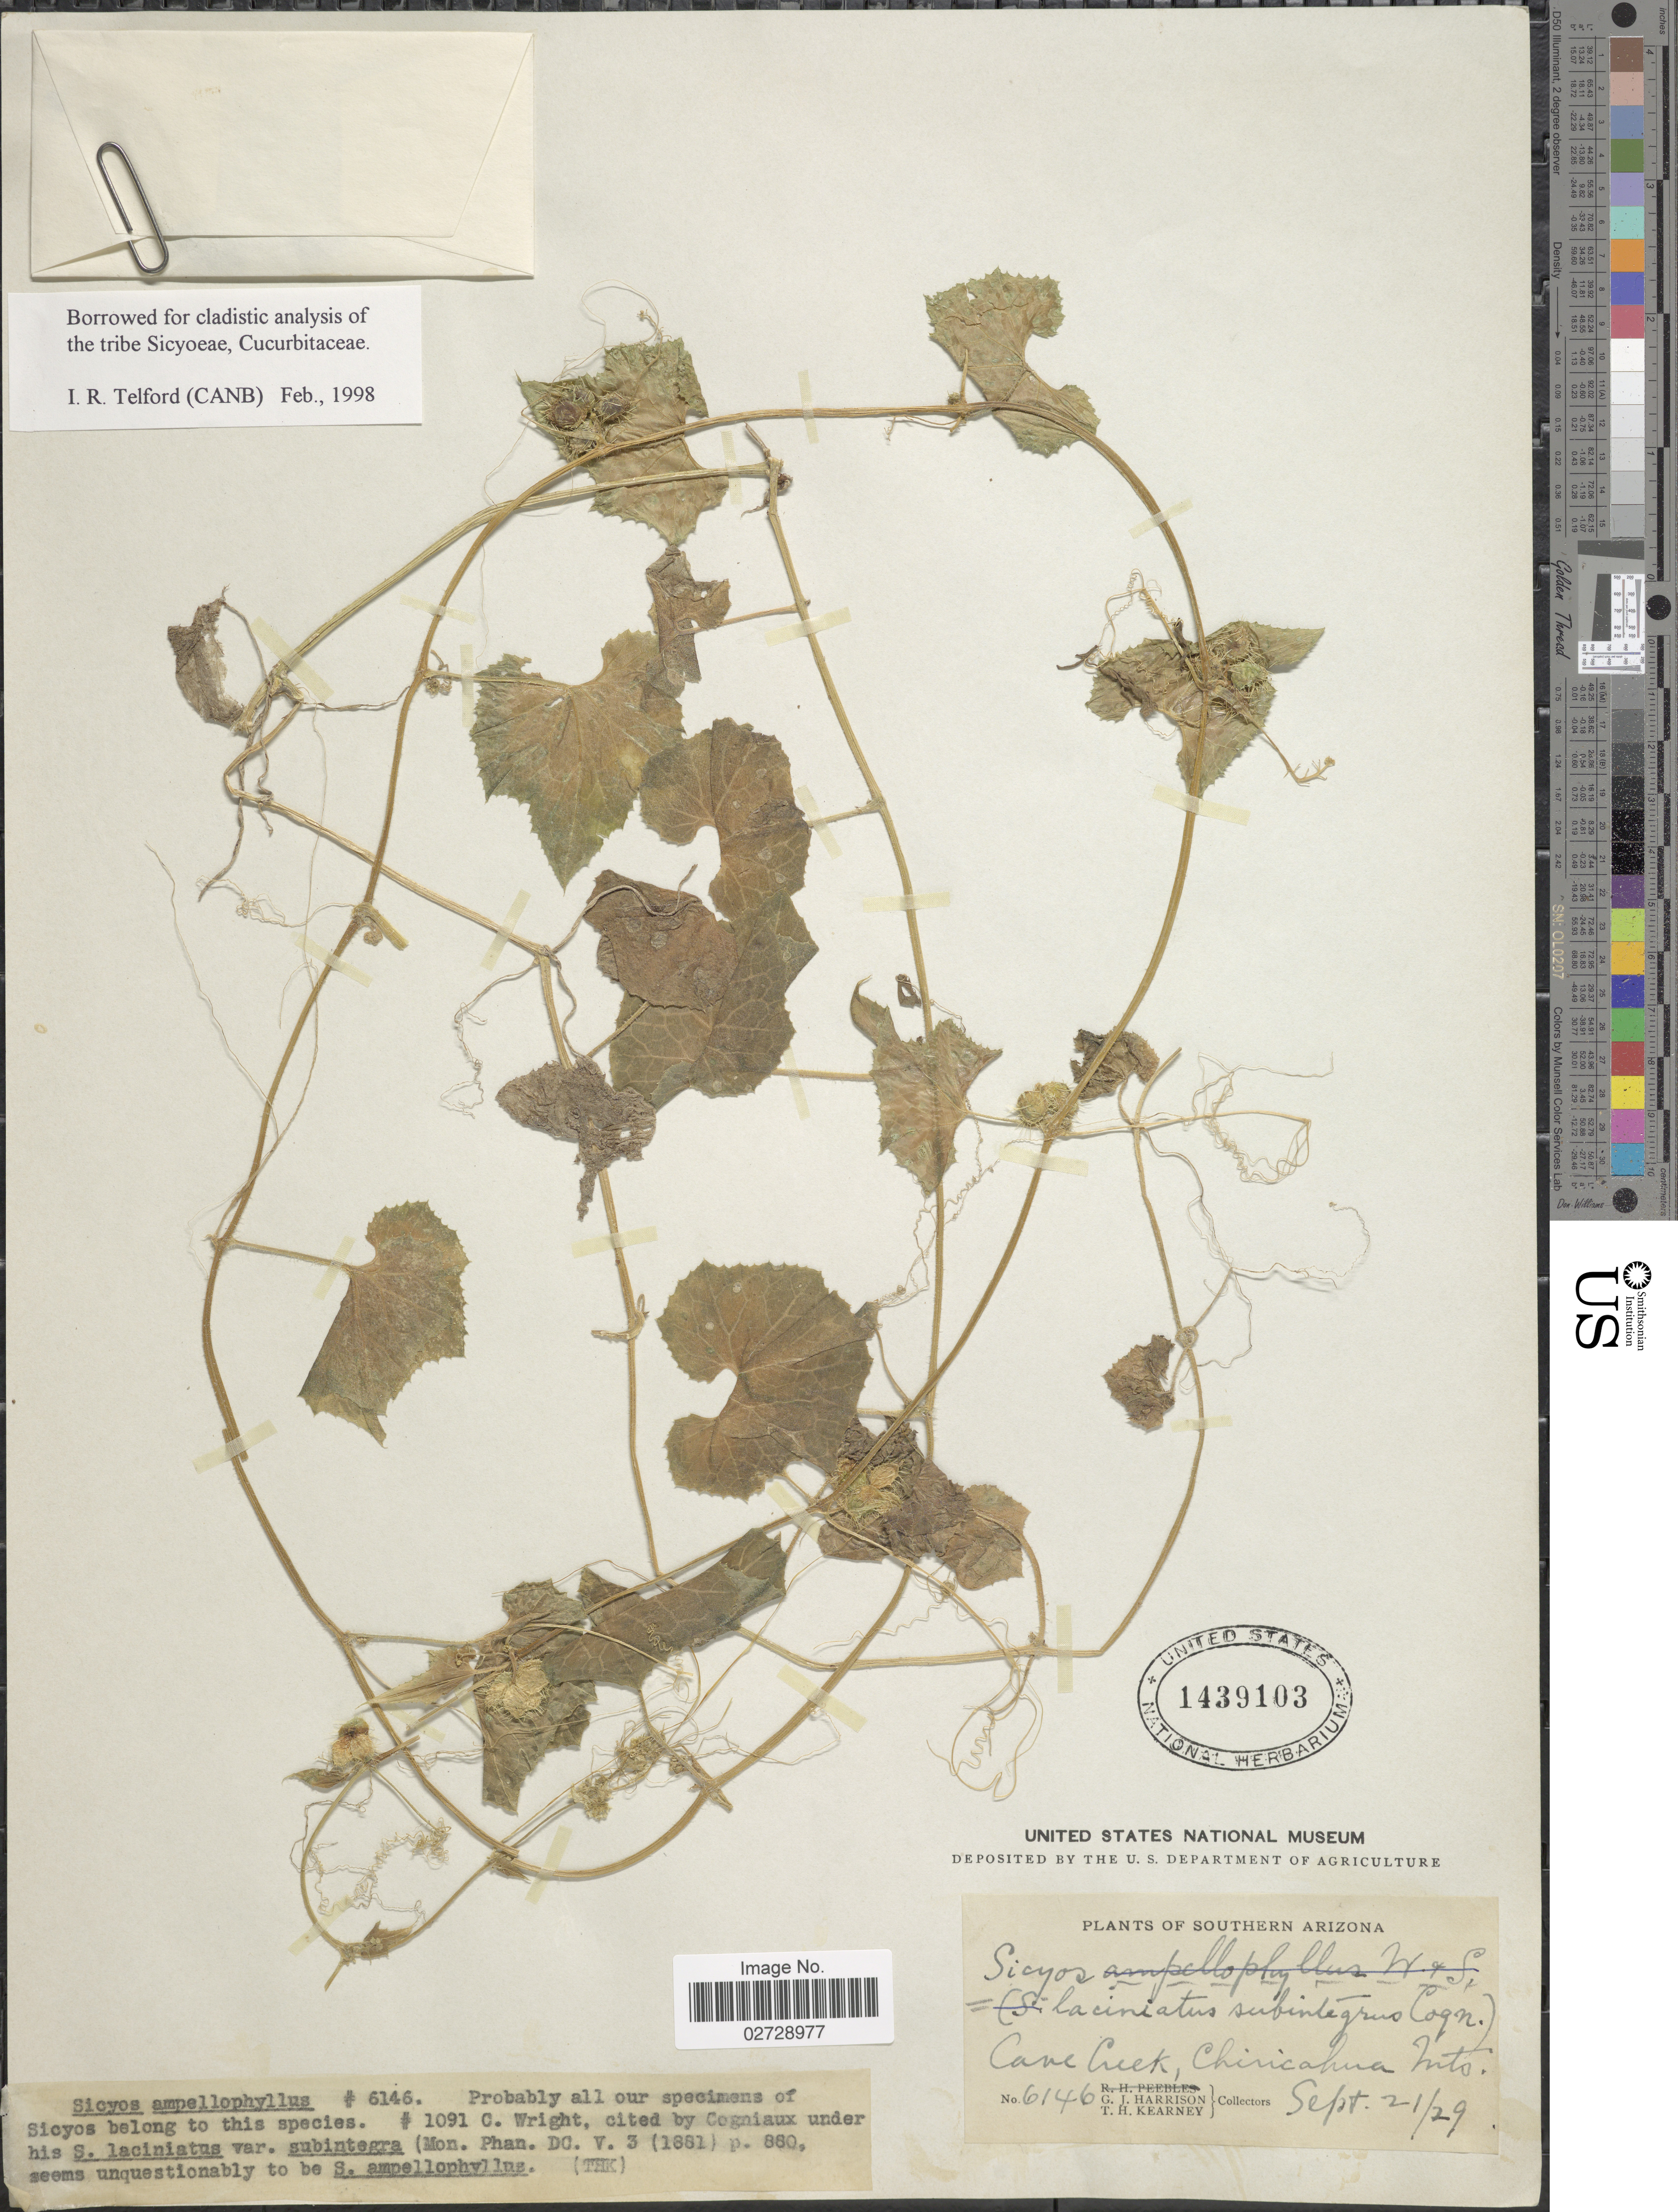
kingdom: Plantae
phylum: Tracheophyta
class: Magnoliopsida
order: Cucurbitales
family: Cucurbitaceae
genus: Sicyos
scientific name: Sicyos laciniatus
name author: L.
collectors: G. J. Harrison & T. H. Kearney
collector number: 6146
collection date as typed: Transcribed d/m/y: 21/9/29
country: United States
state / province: Arizona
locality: Southern Arizona, Cave Creek, Chiricahua Mts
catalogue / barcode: US 1439103